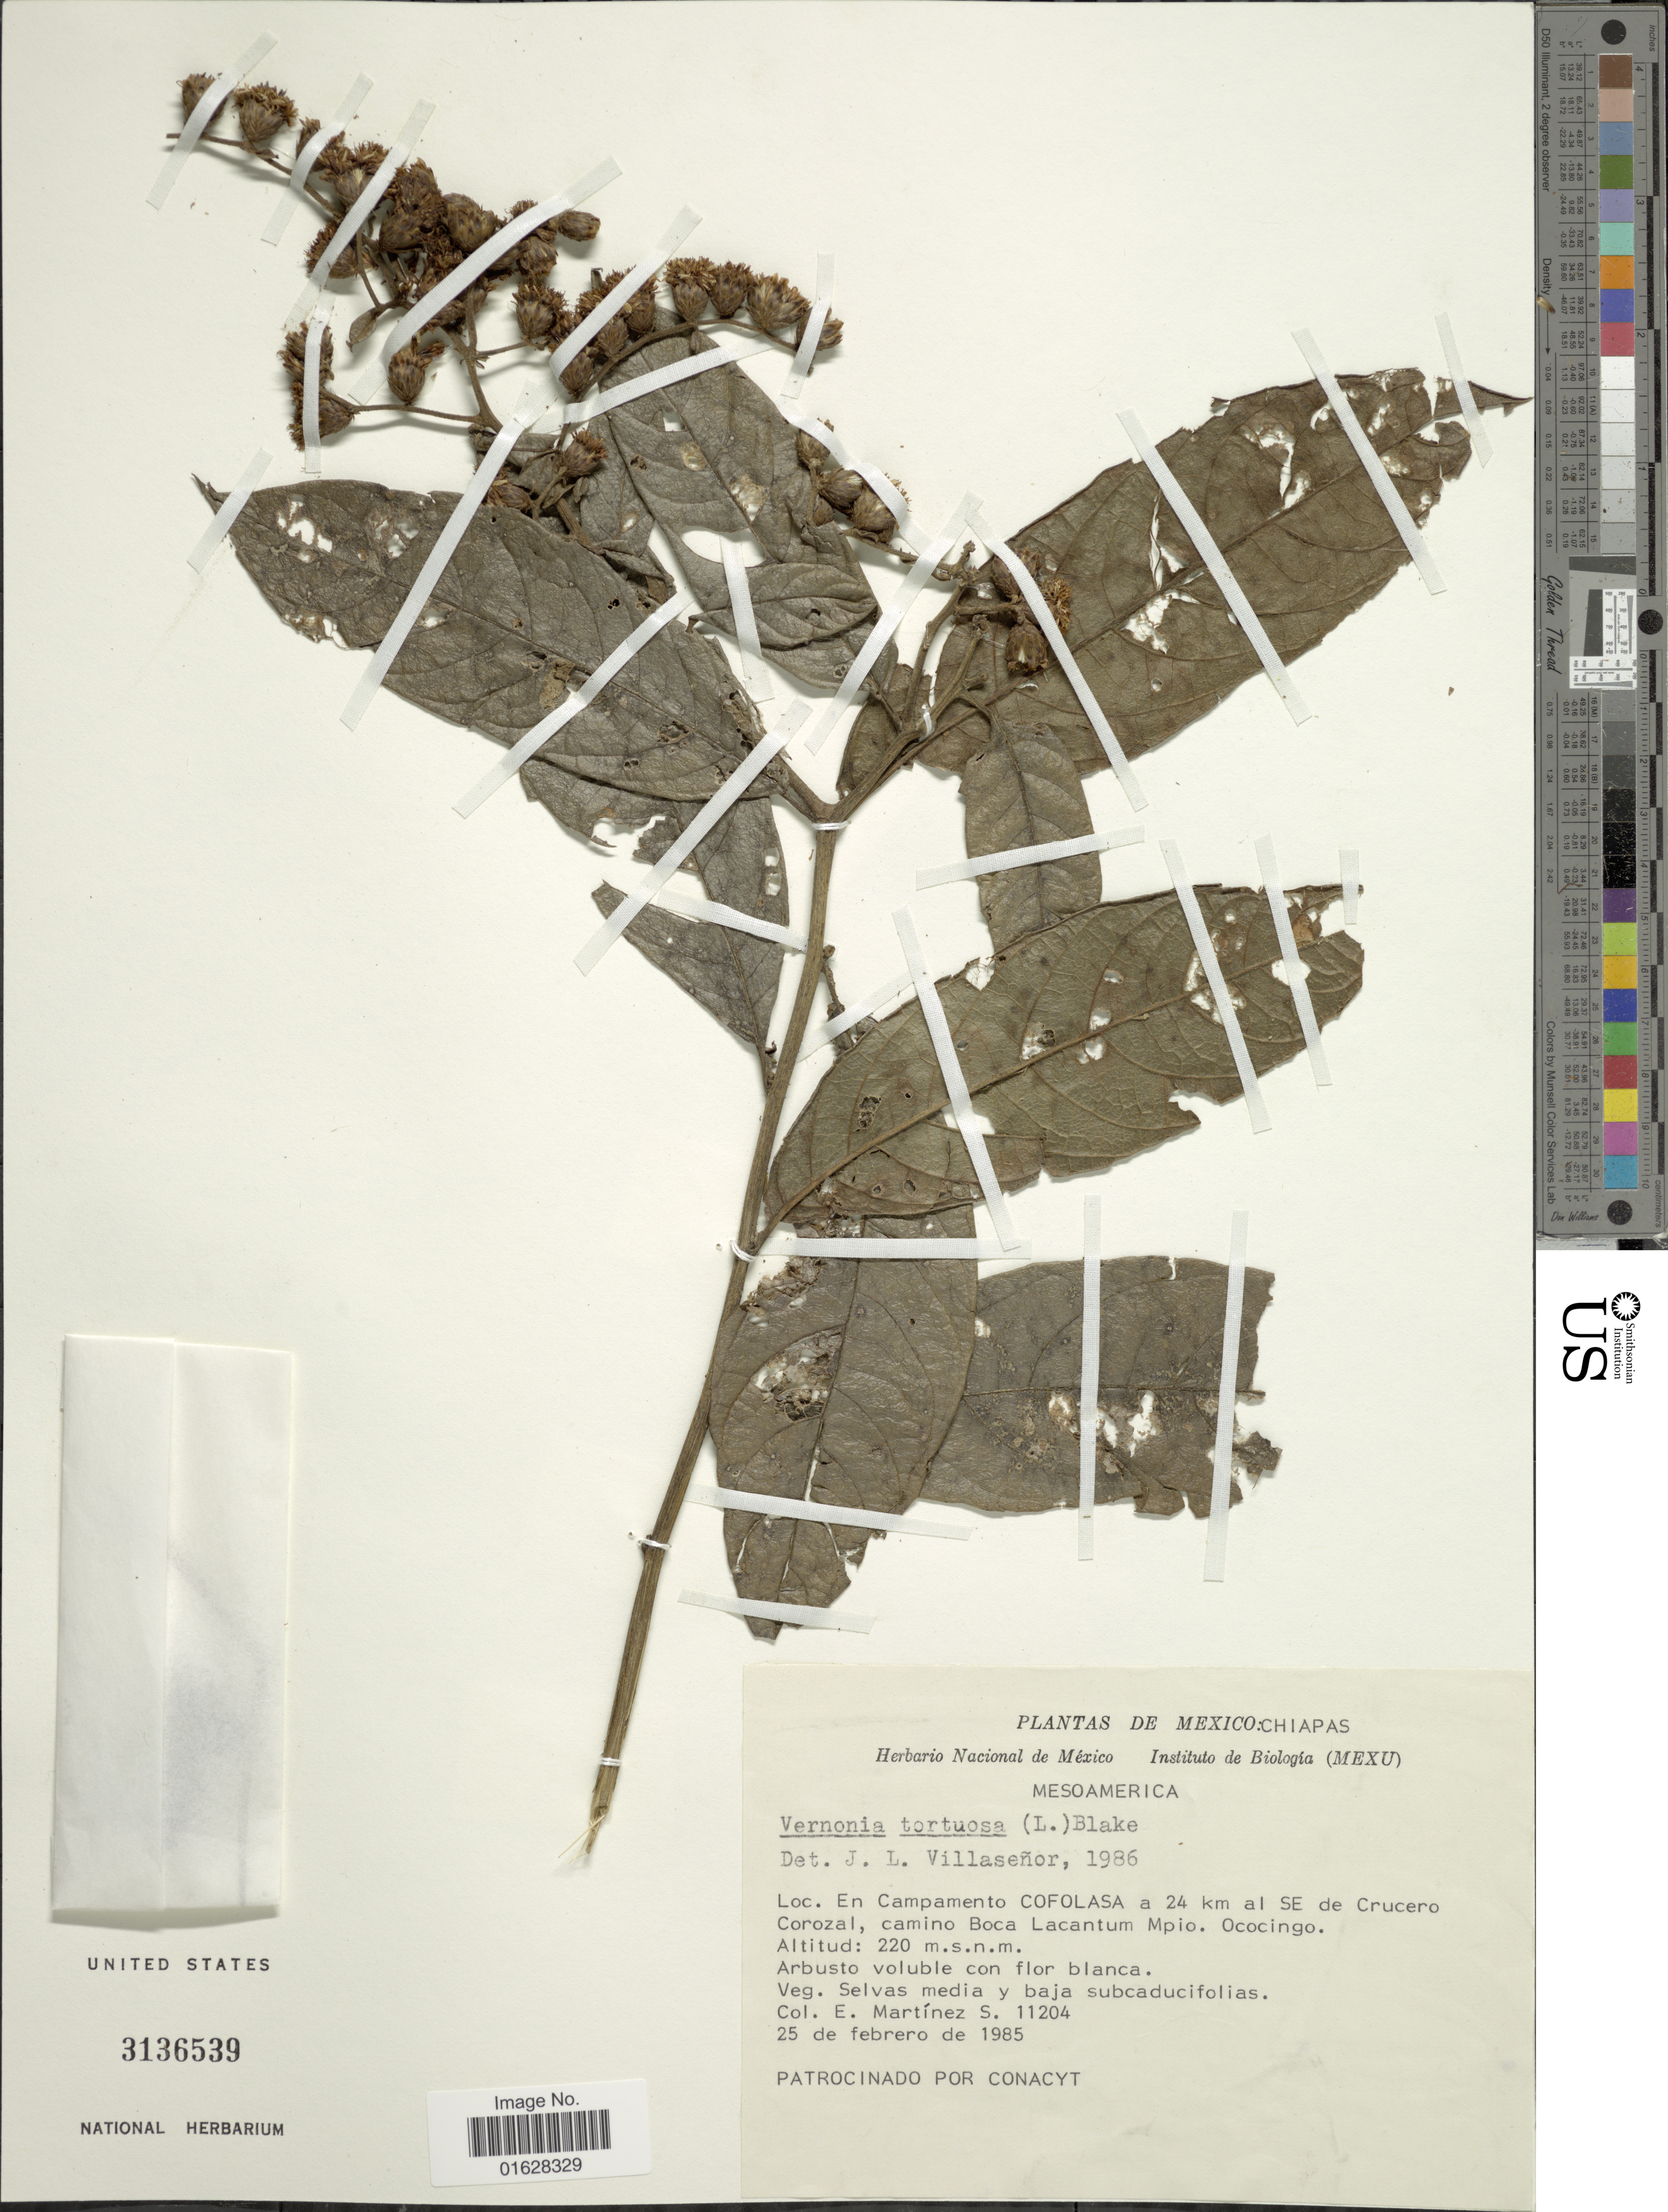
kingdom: Plantae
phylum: Tracheophyta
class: Magnoliopsida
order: Asterales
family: Asteraceae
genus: Lepidaploa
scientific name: Lepidaploa tortuosa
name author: (L.) H. Rob.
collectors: E. M. Martínez S.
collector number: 11204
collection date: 1985-02-25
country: Mexico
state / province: Chiapas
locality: Chiapas, en Campamento Cofolasa a 24 km al SE de Crucero Corozal, camino Boca Lacantum Mpio, Ococingo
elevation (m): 220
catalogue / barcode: US 3136539